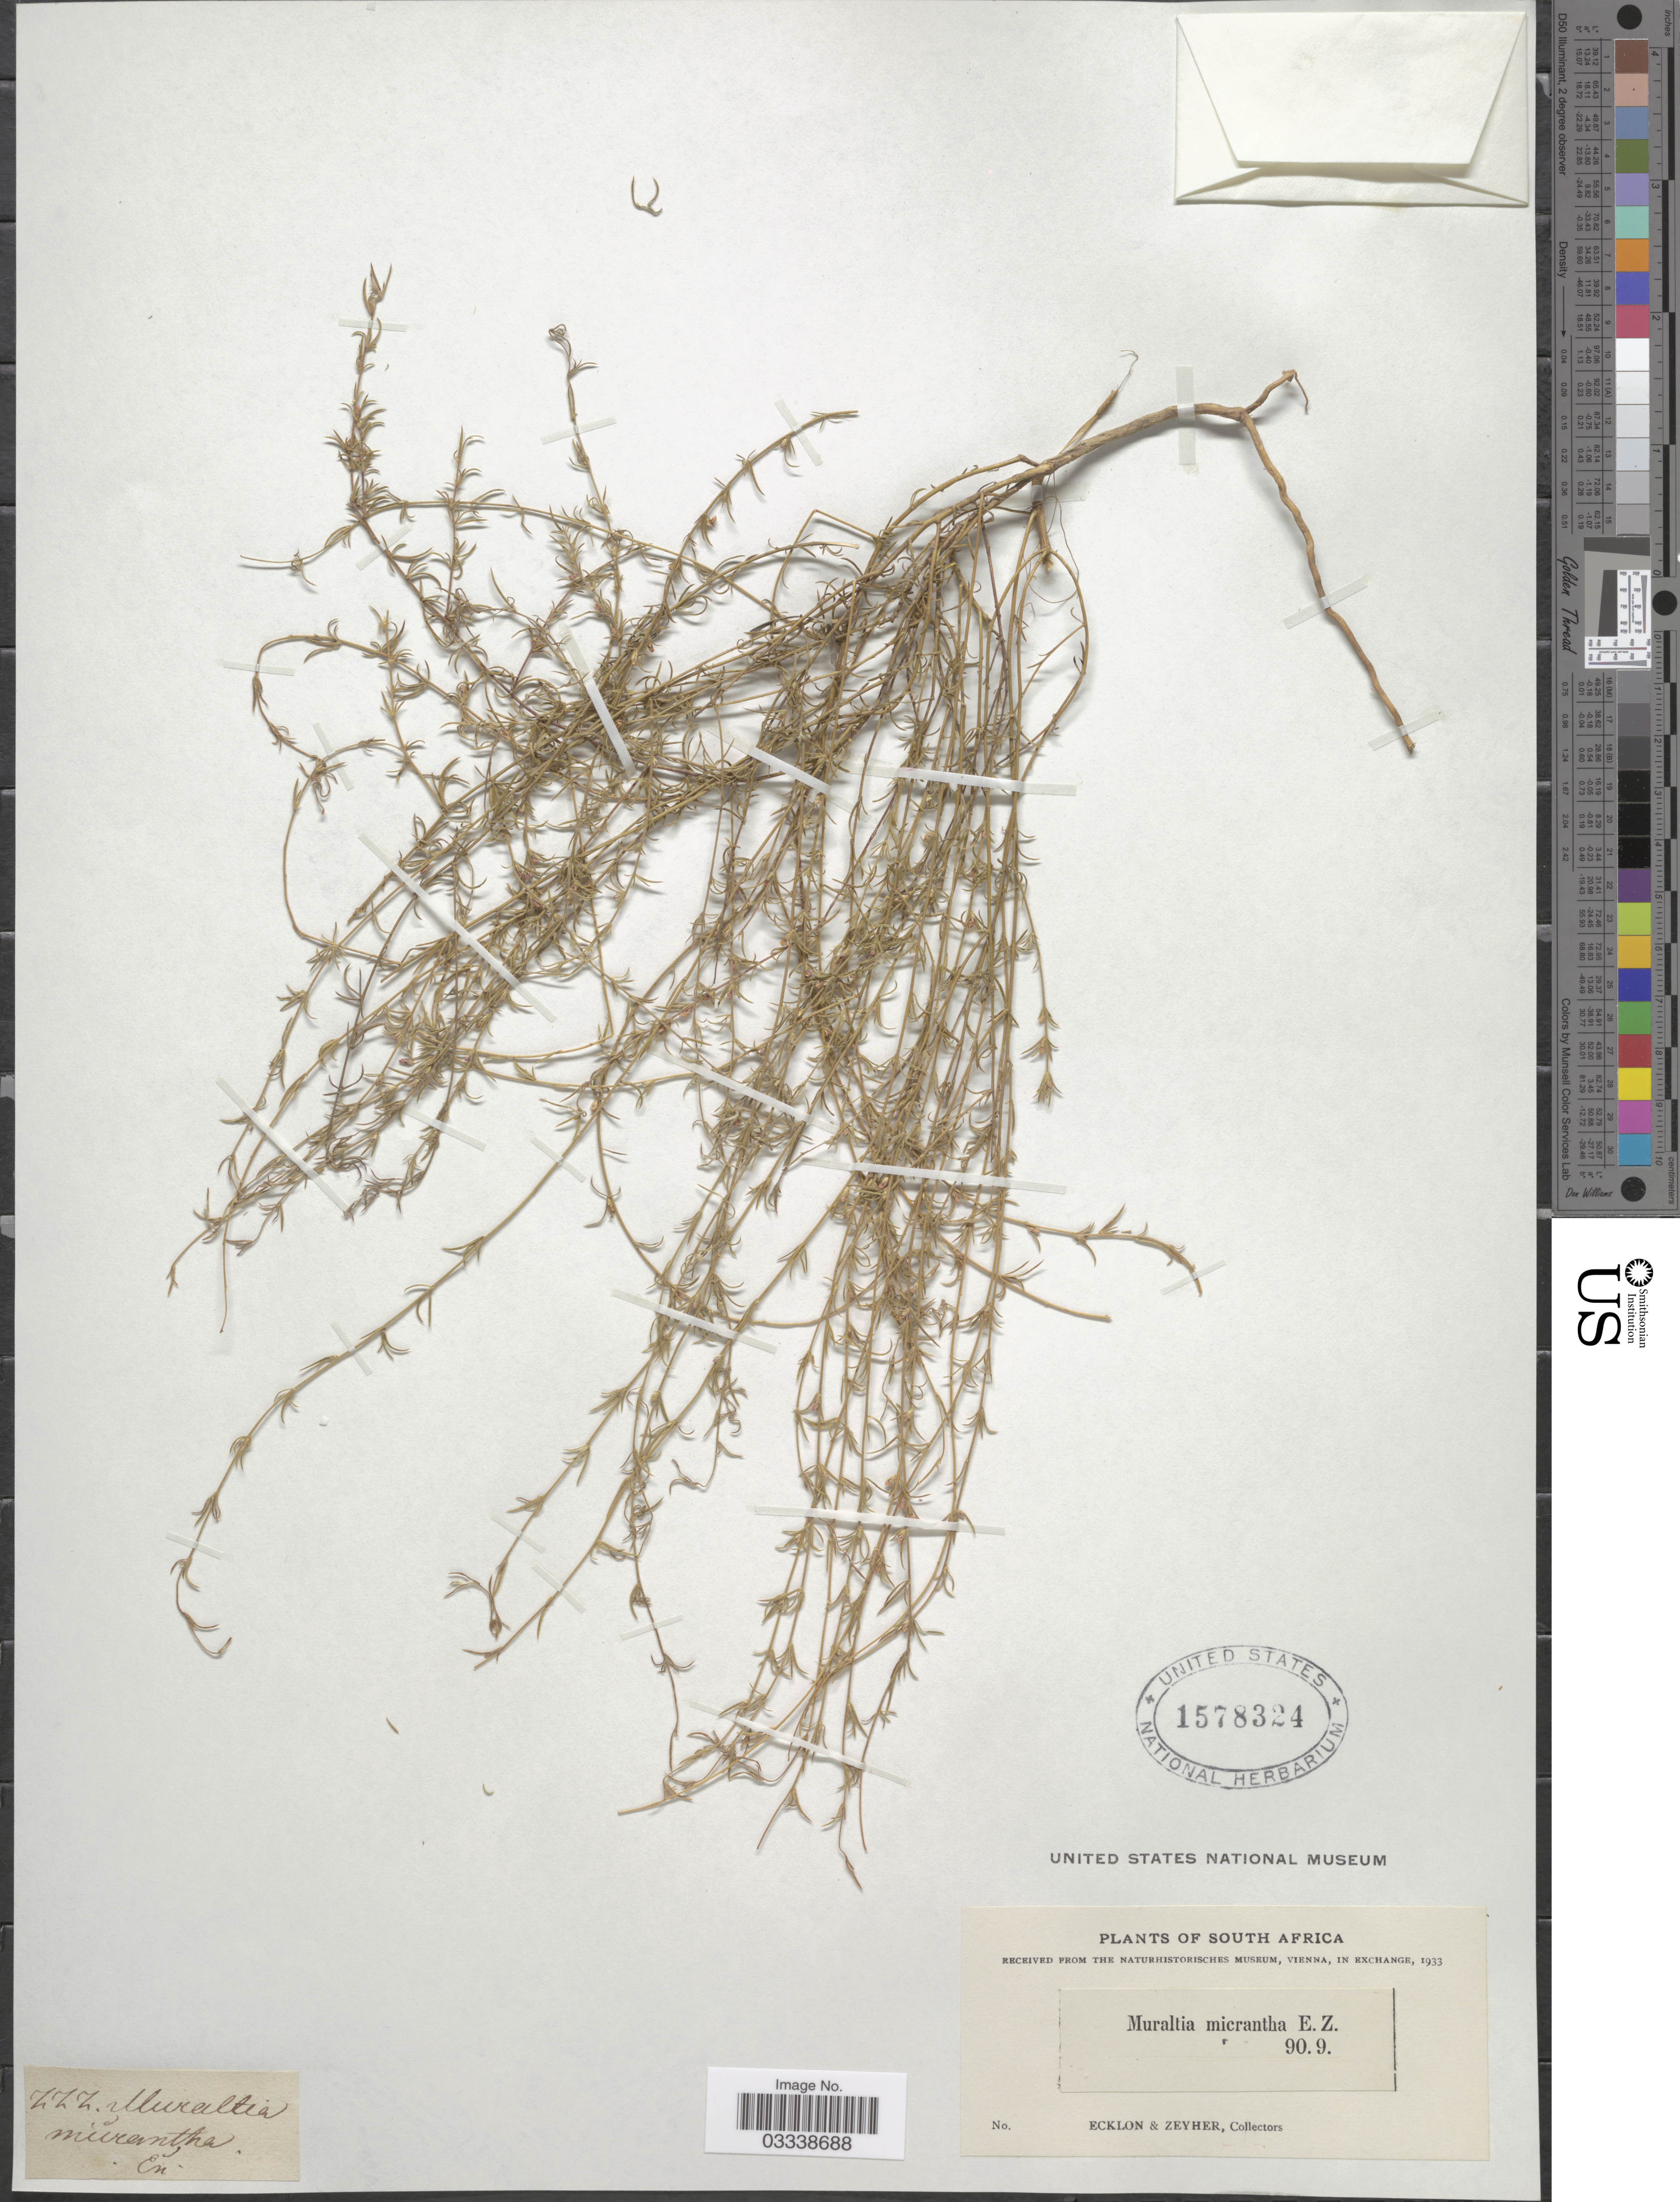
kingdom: Plantae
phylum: Tracheophyta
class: Magnoliopsida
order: Fabales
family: Polygalaceae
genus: Muraltia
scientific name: Muraltia micrantha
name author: A. Dietr.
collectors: -. Ecklon & -. Zeyher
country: South Africa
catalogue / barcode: US 1578324